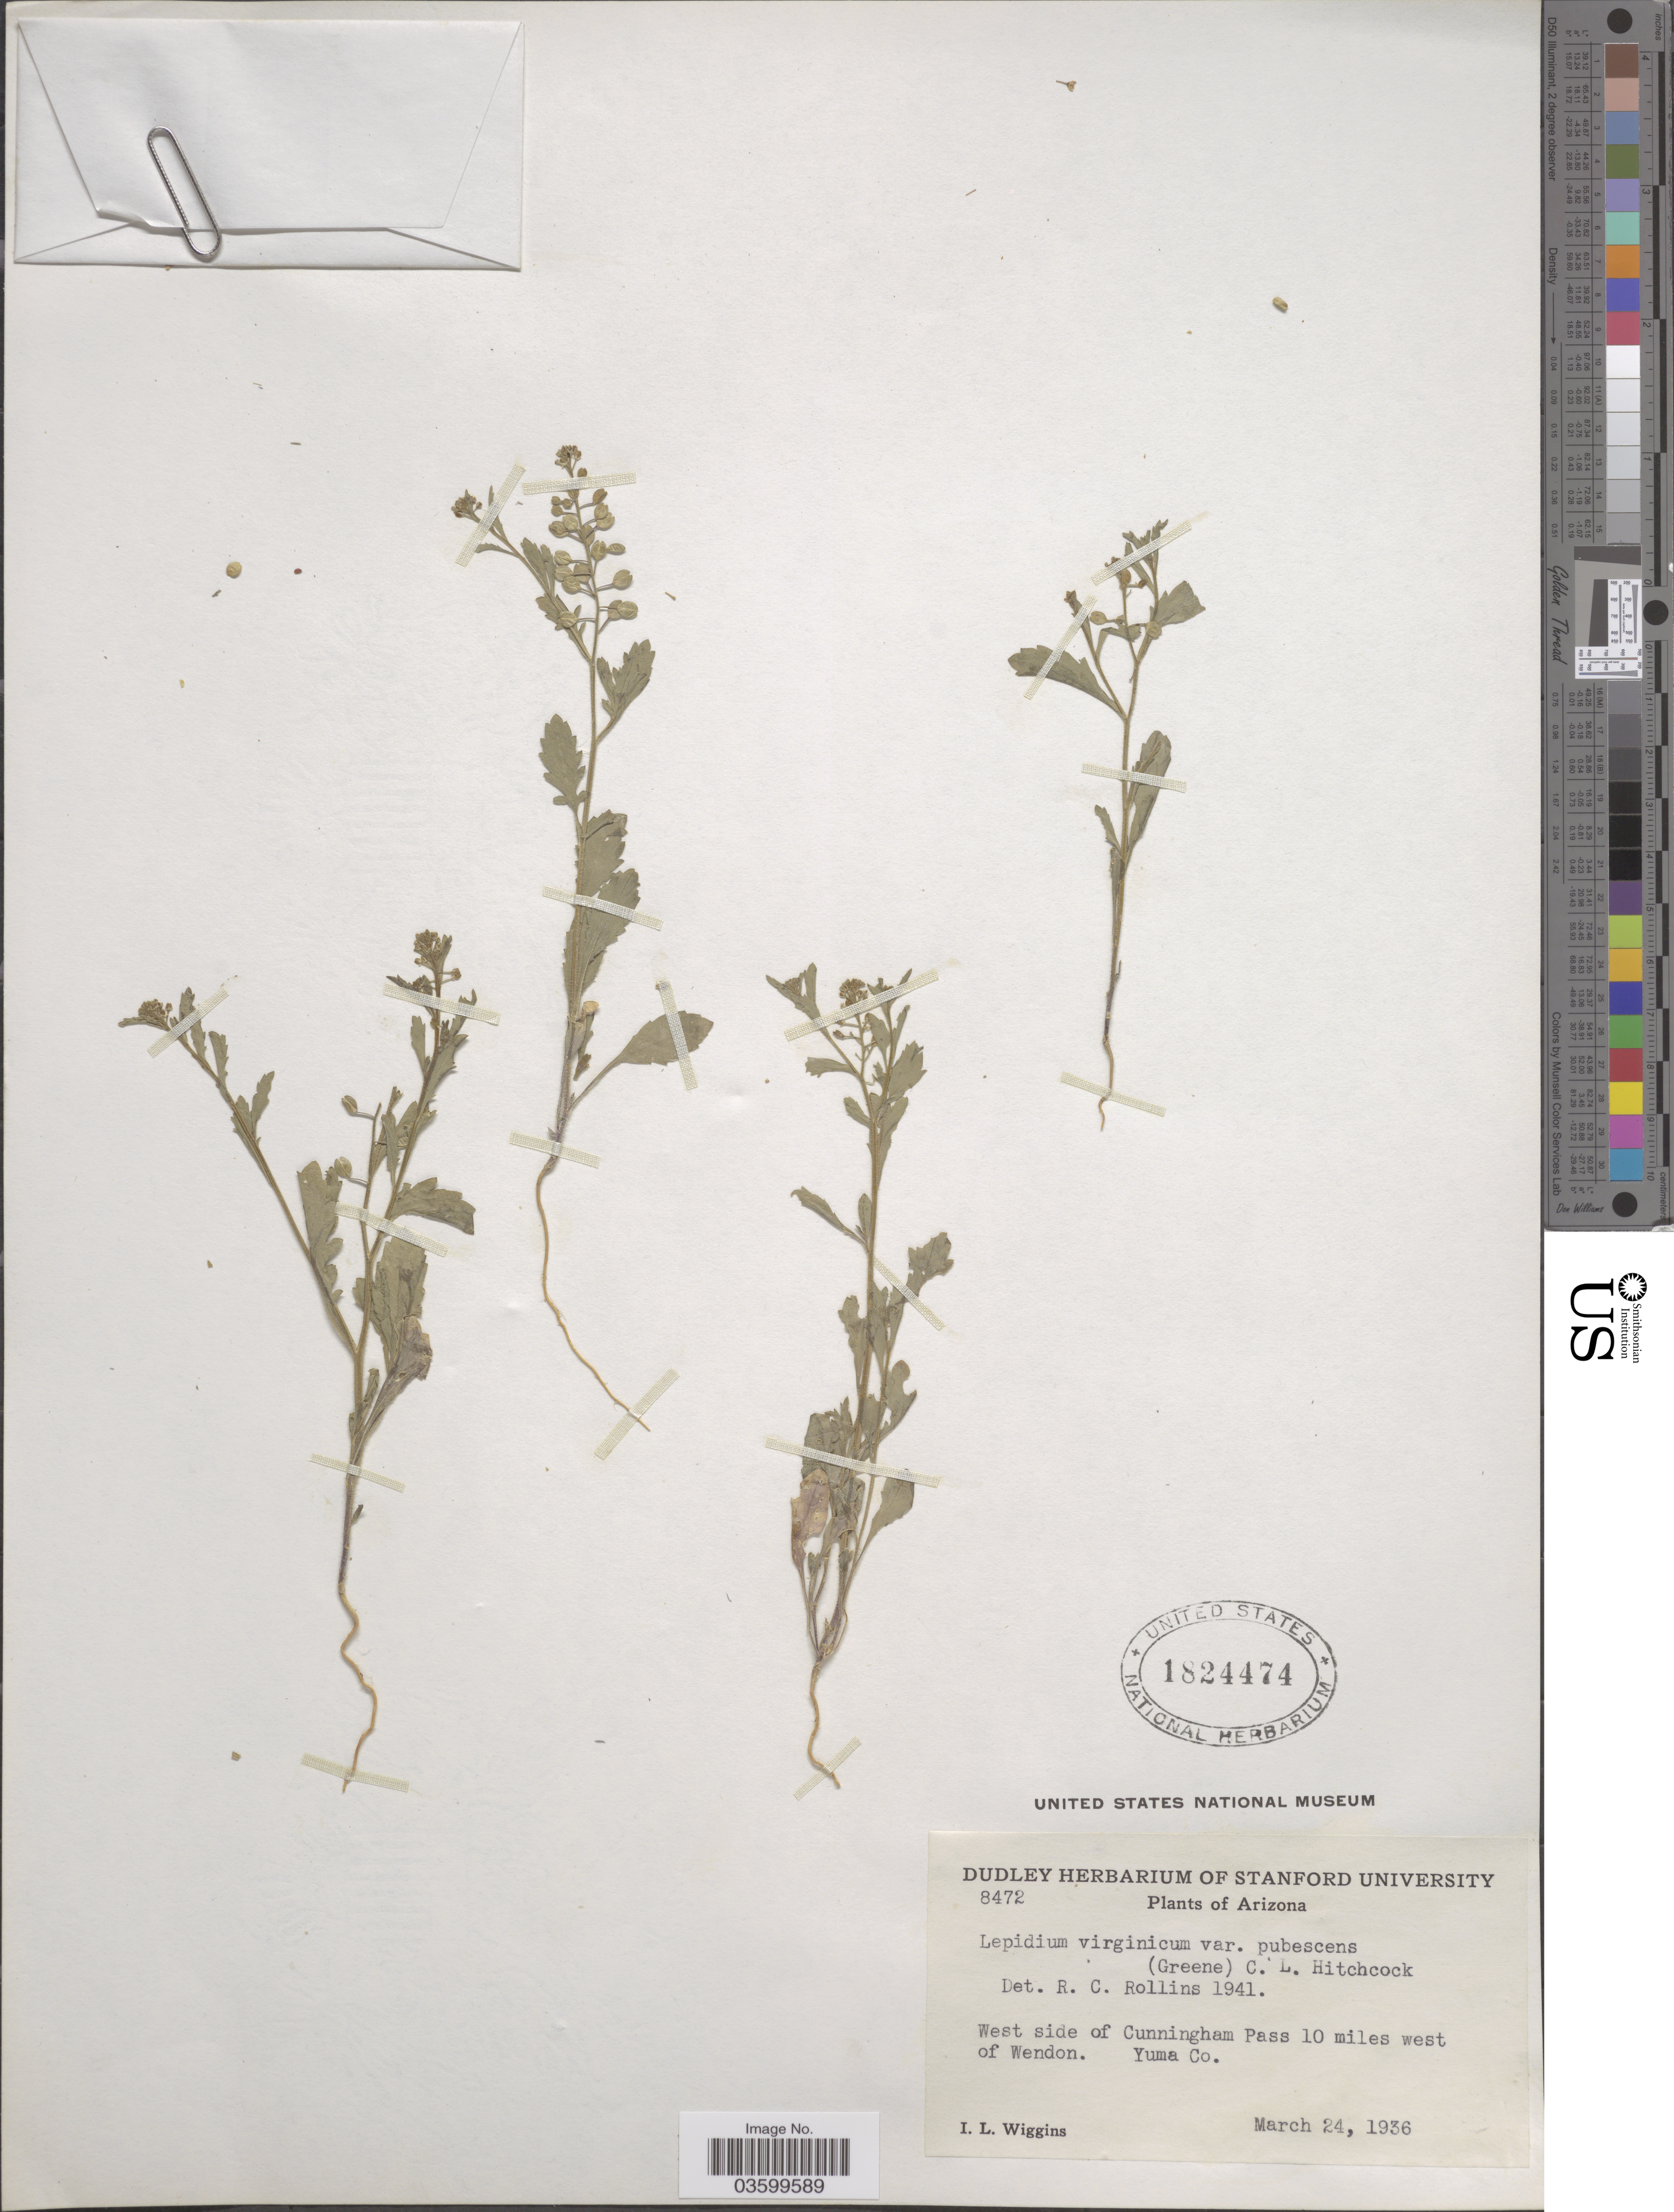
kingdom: Plantae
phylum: Tracheophyta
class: Magnoliopsida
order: Brassicales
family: Brassicaceae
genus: Lepidium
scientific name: Lepidium virginicum var. pubescens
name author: (Greene) C.L. Hitchc.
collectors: I. L. Wiggins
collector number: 8472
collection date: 1936-03-24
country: United States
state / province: Arizona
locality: West side of Cunningham Pass 10 miles west of Wendon. Yuma Co.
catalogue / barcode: US 1824474